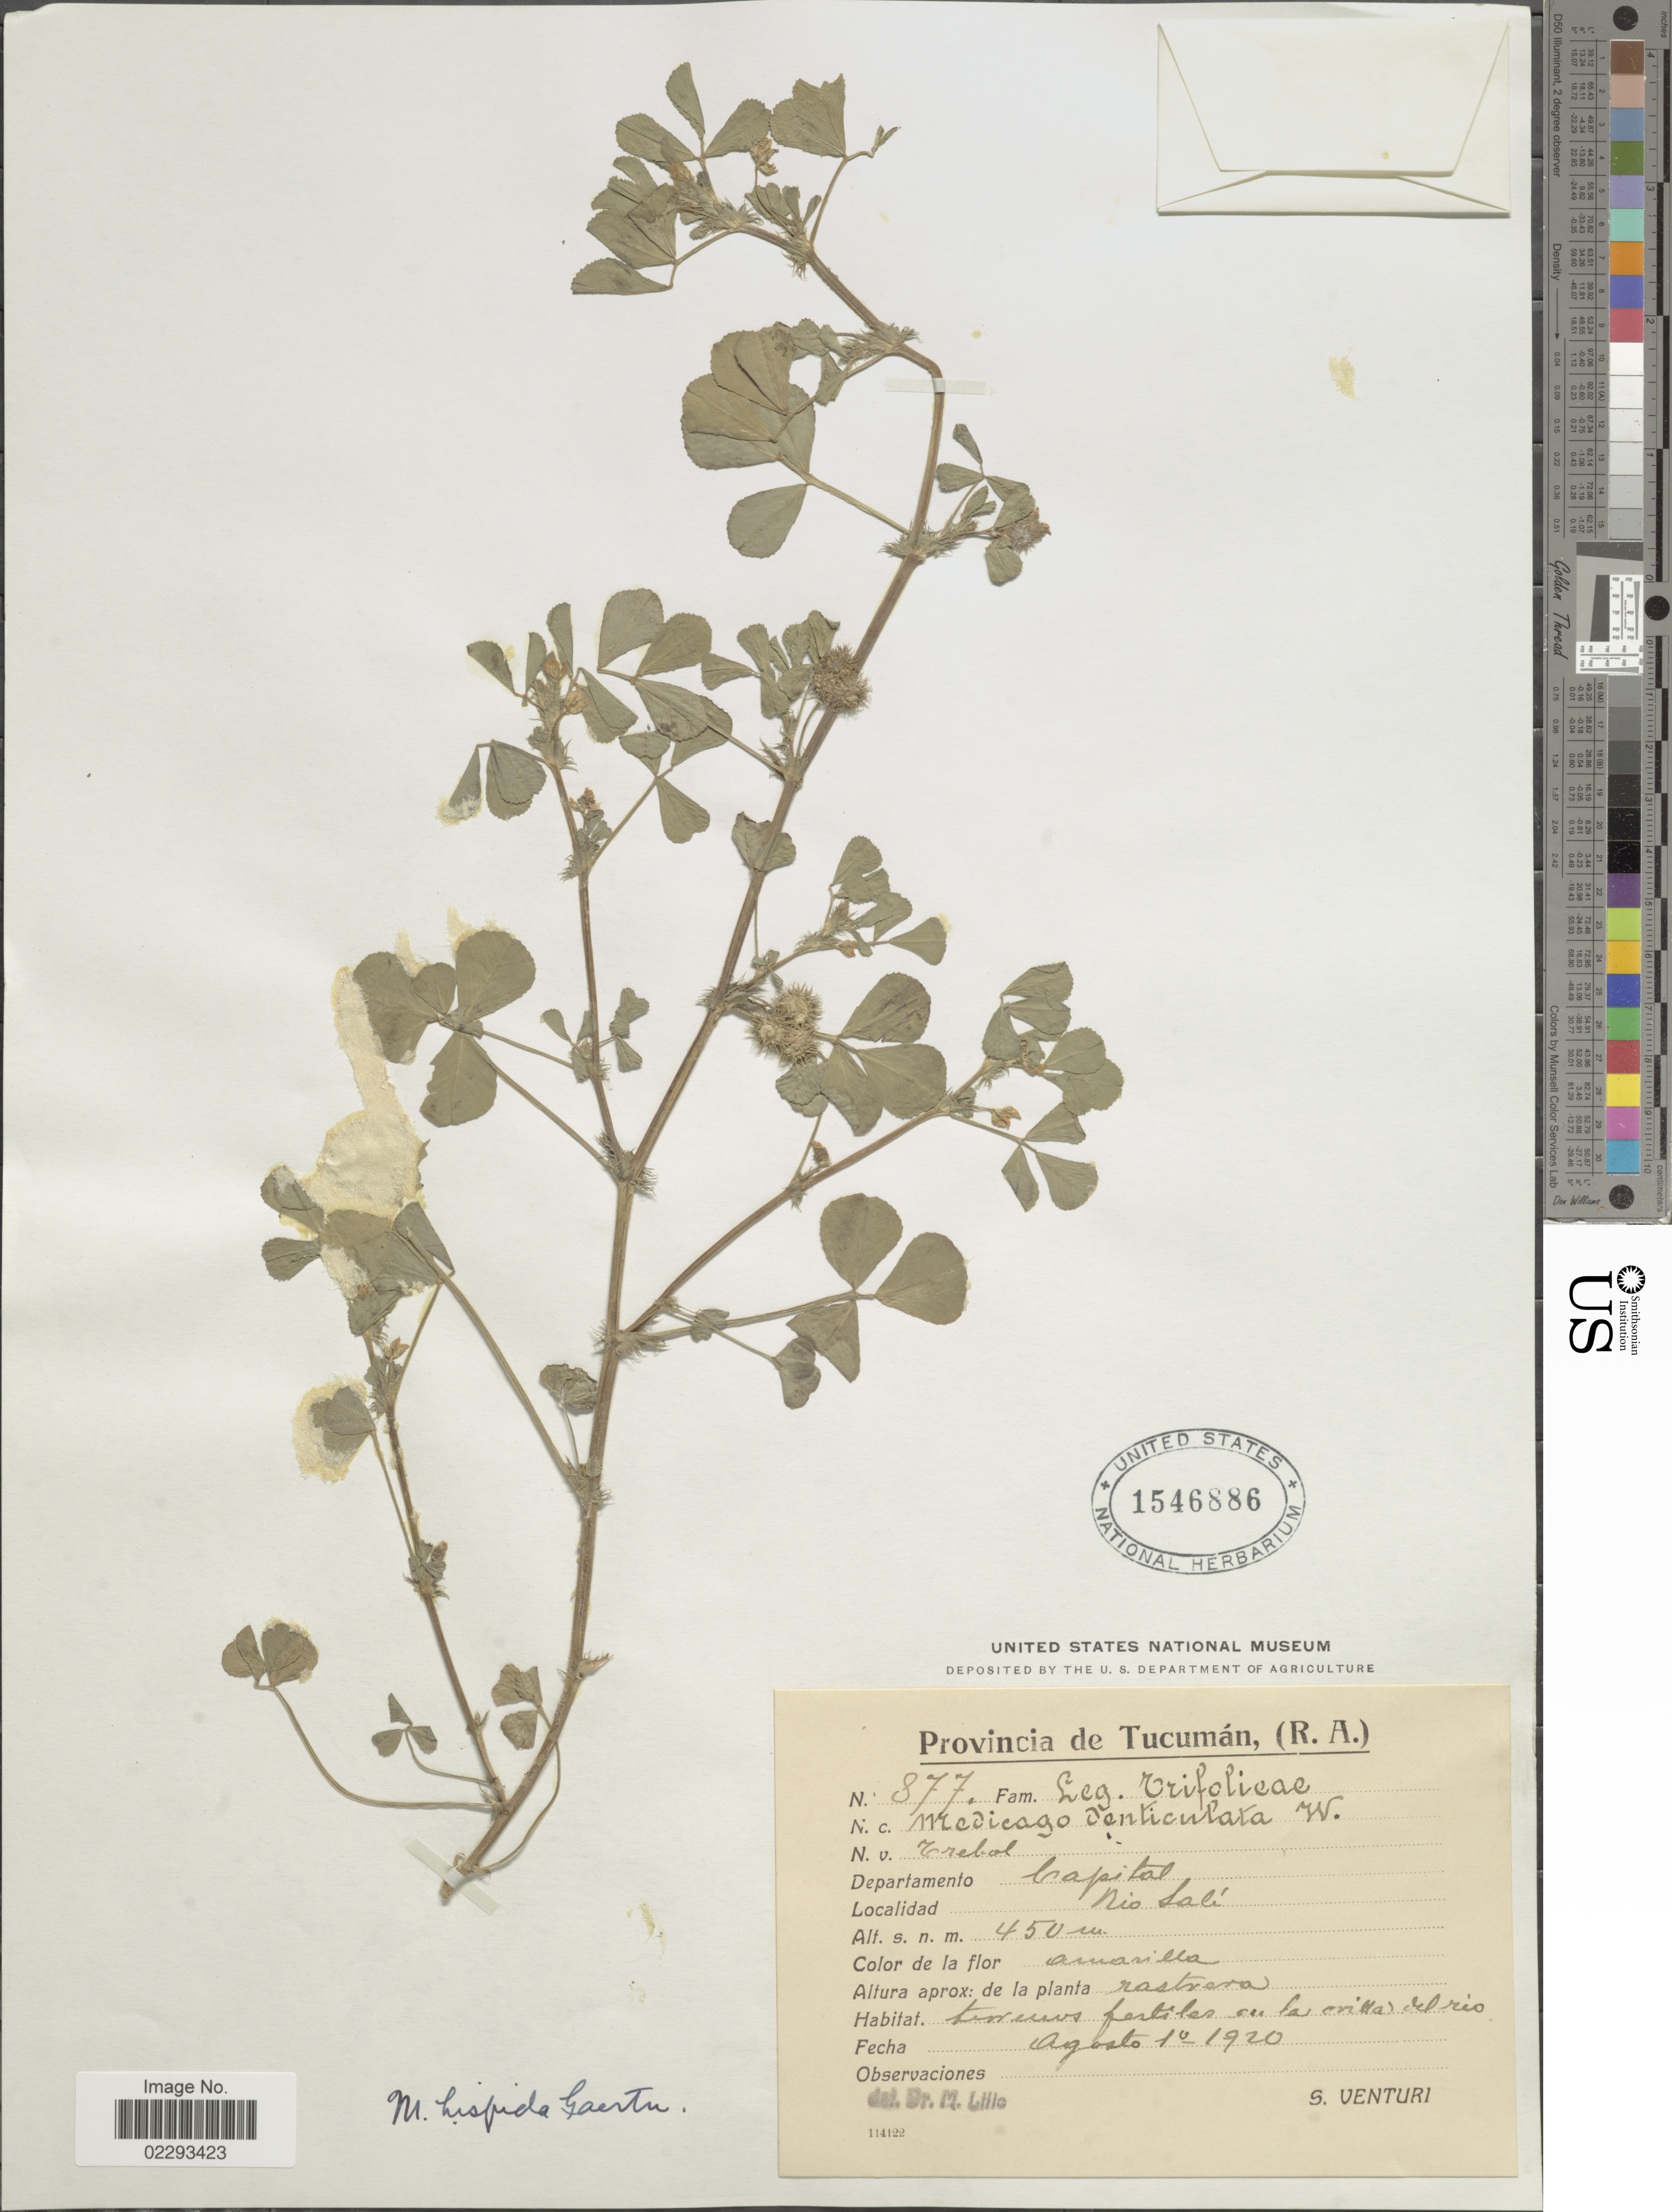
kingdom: Plantae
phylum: Tracheophyta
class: Magnoliopsida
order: Fabales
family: Fabaceae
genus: Medicago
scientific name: Medicago polymorpha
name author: L.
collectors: S. Venturi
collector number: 877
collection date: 1920-08-10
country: Argentina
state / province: Tucuman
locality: Provincia de Tucumán, (R.A.), Departamento Capital, Rio Salí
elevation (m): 450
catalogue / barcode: US 1546886